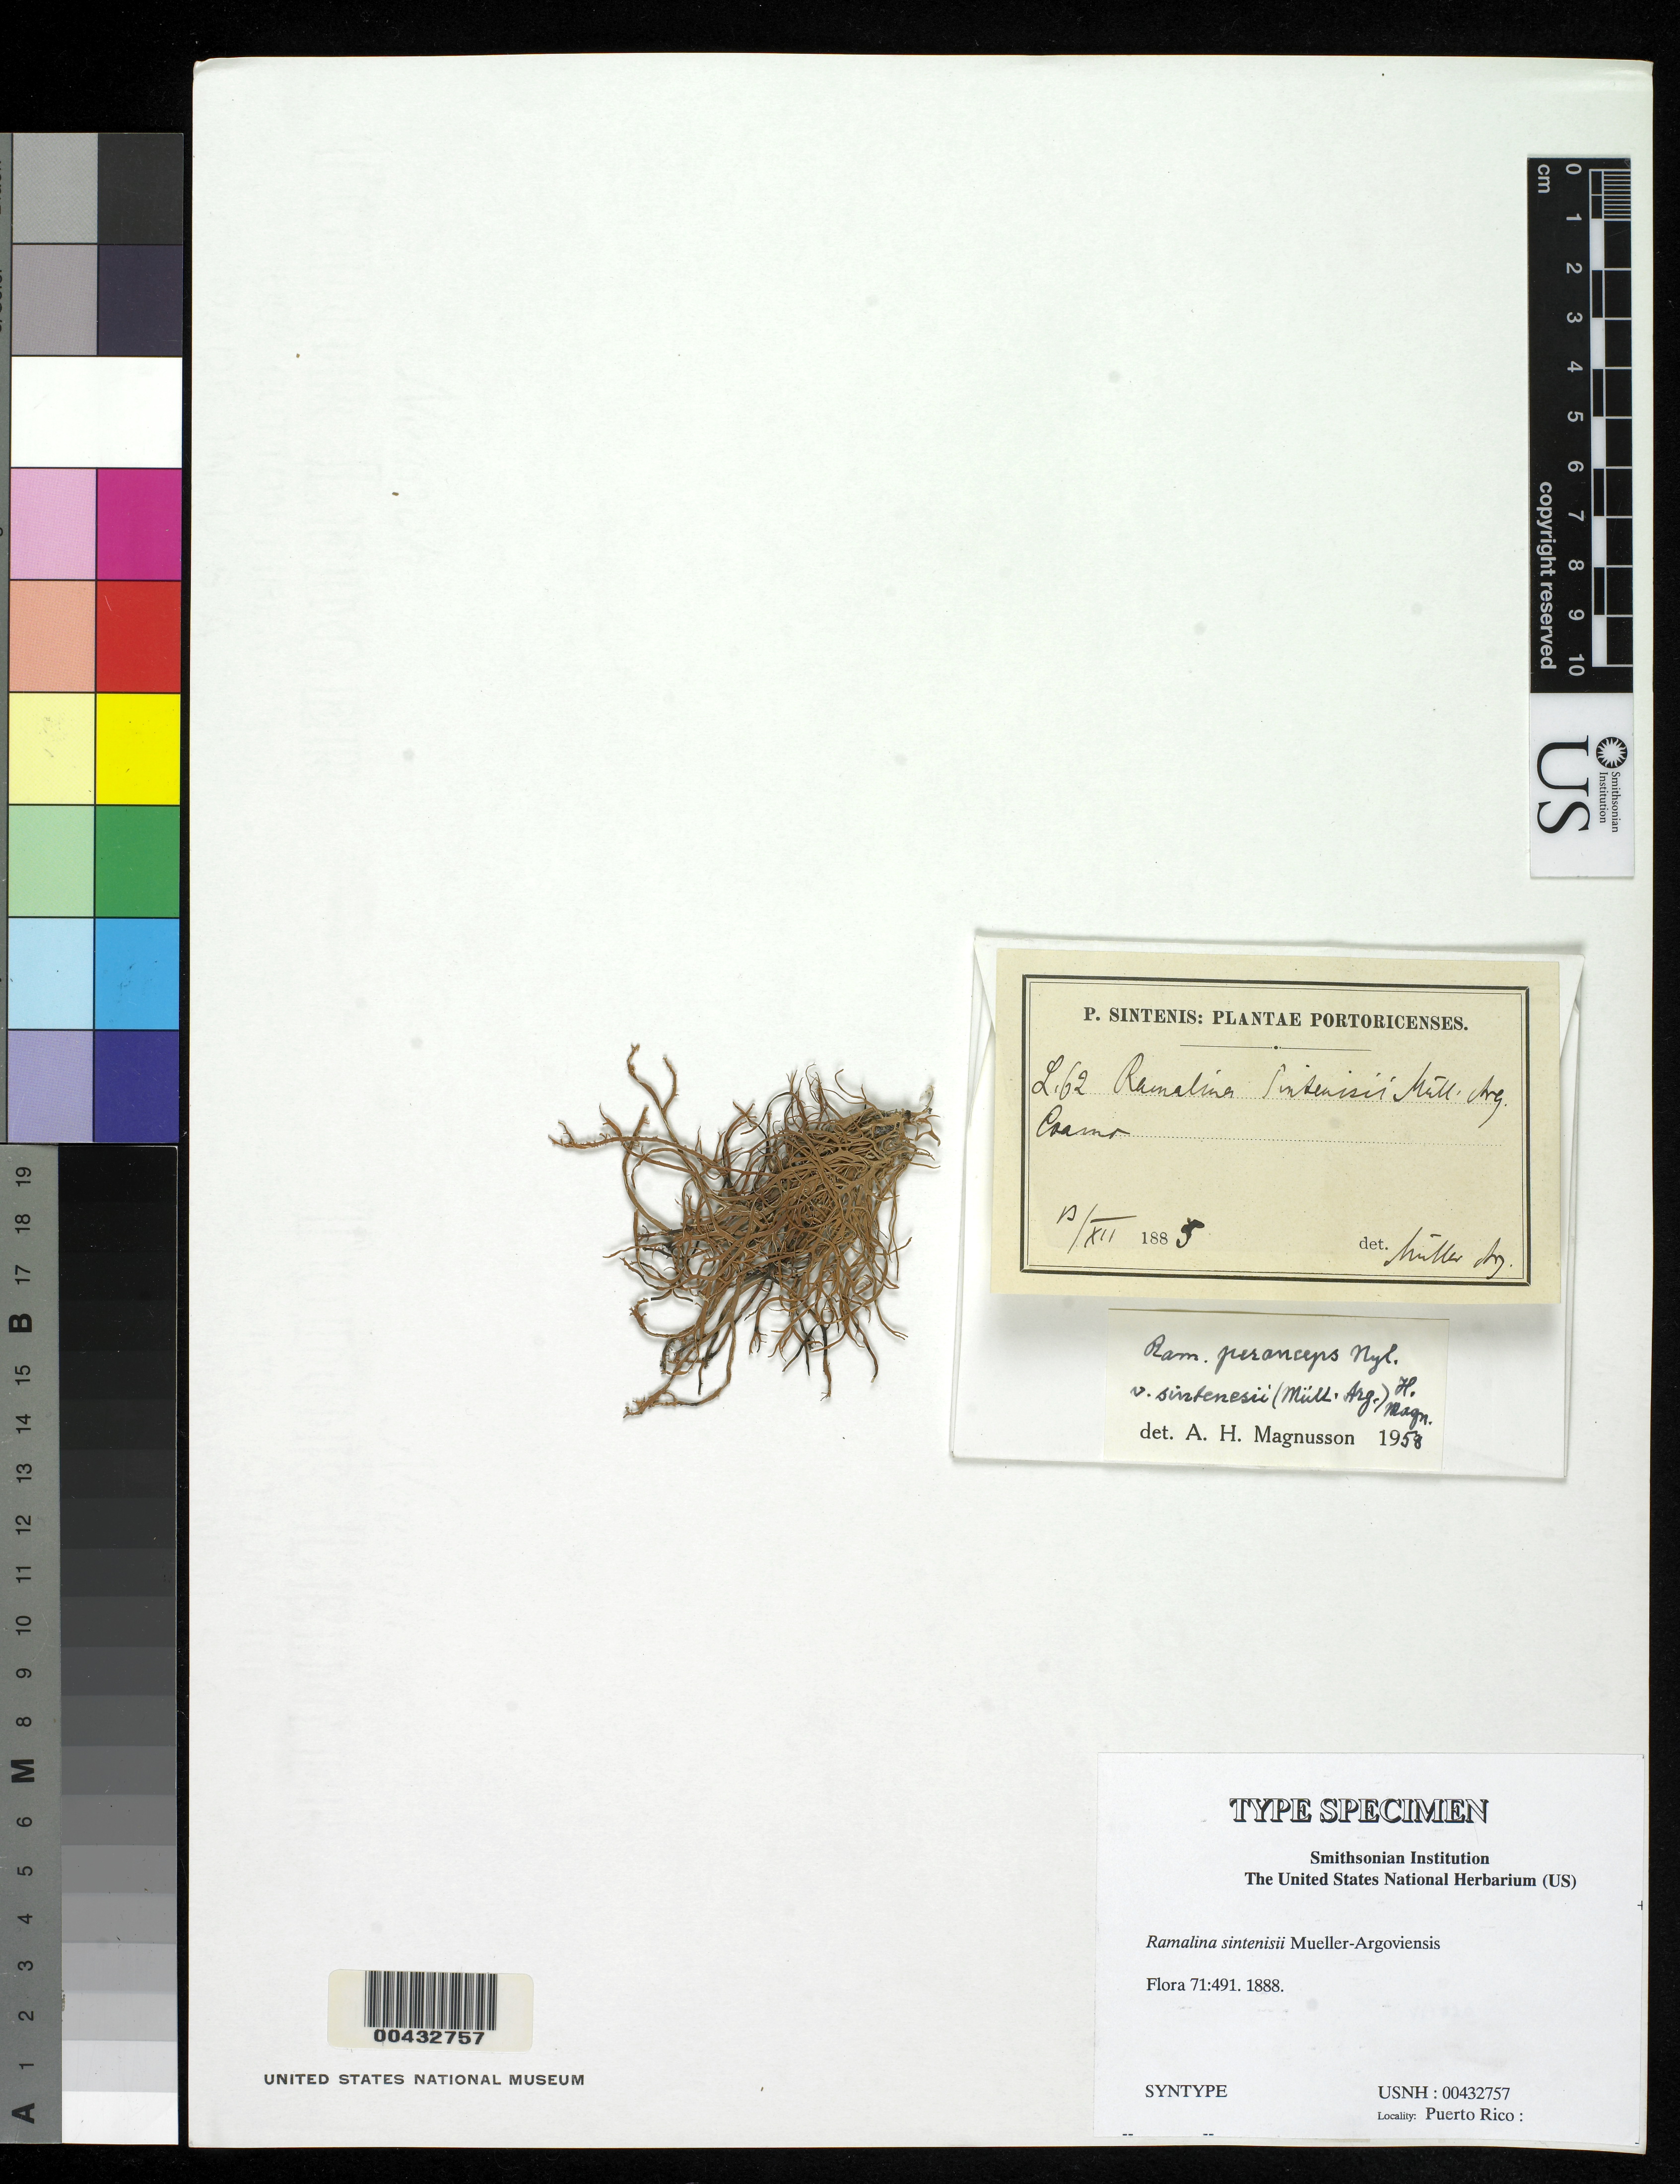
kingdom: Fungi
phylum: Ascomycota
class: Lecanoromycetes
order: Lecanorales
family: Ramalinaceae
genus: Ramalina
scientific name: Ramalina sintenisii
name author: Müll. Arg.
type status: Syntype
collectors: P. Sintenis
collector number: L-62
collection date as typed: Dec 1885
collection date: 1885-12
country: Puerto Rico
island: Greater Antilles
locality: Sierra de Naguabo ad Rio Blanco